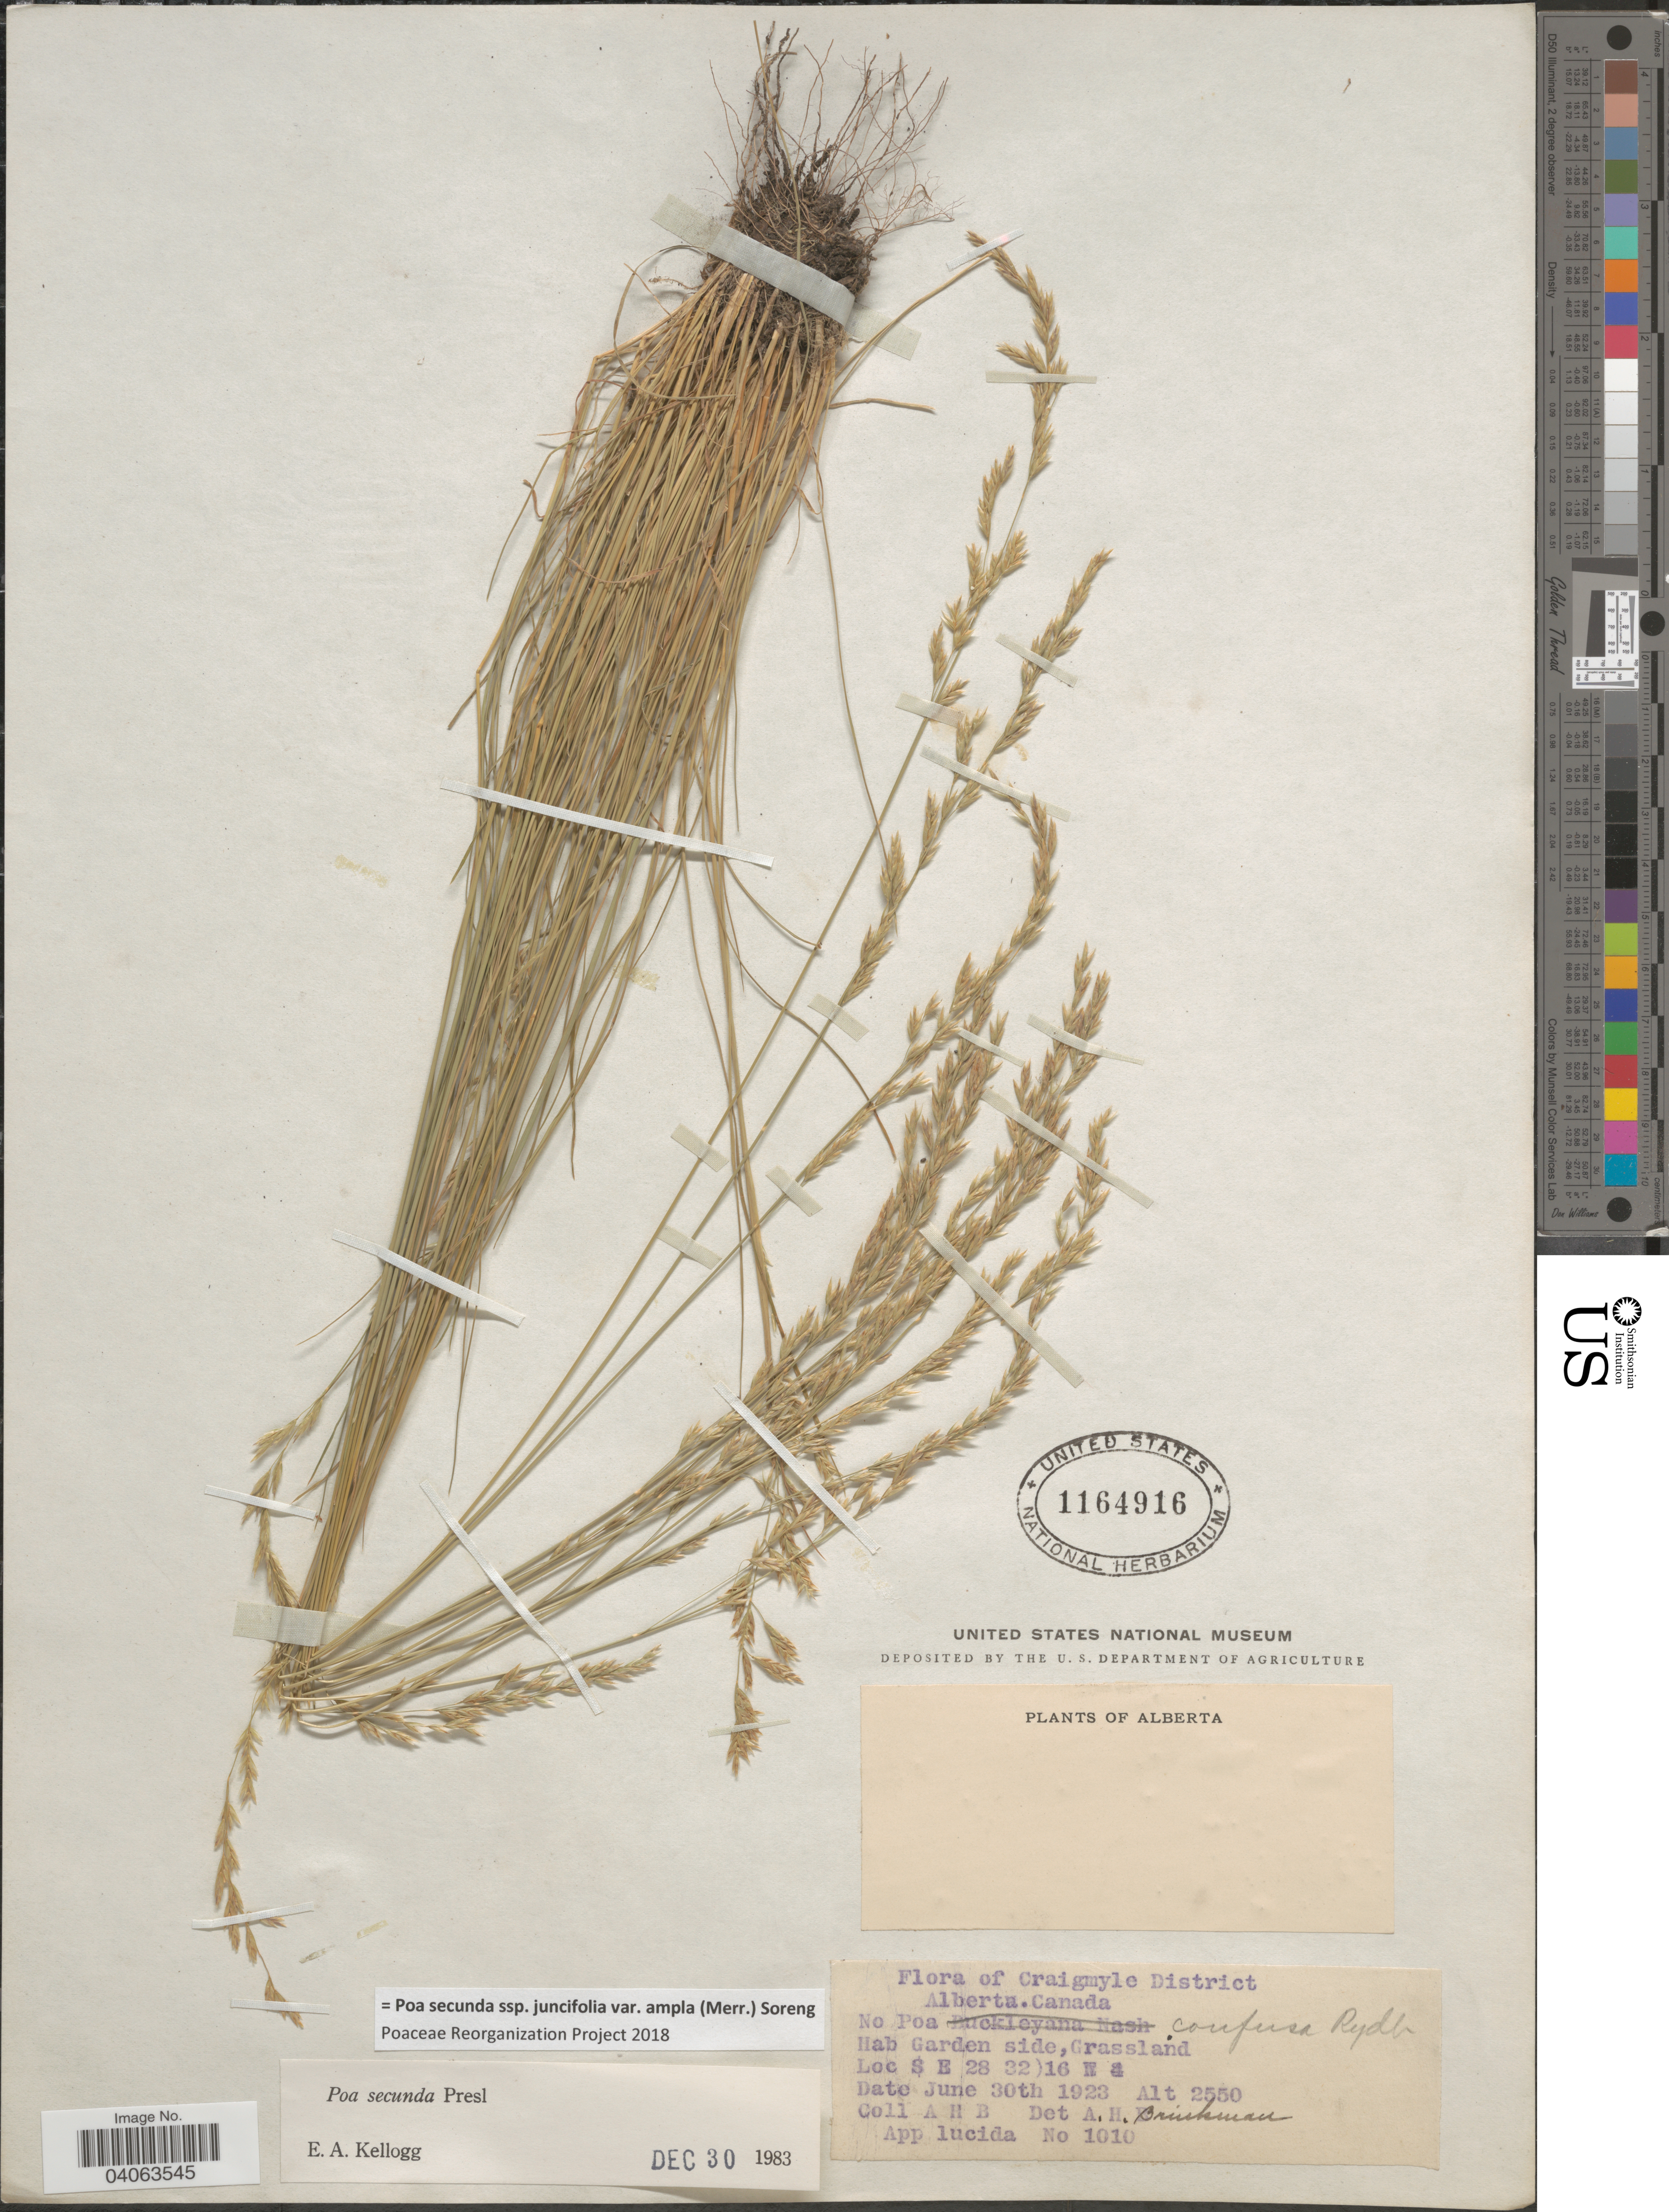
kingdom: Plantae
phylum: Tracheophyta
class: Liliopsida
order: Poales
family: Poaceae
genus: Poa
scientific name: Poa secunda subsp. juncifolia var. ampla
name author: (Merr.) Soreng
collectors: A. Brinkman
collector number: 1010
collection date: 1923-06-30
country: Canada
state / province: Alberta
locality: Craigmyle District. Garden site, Grassland. S E 28 32) 16 W 4.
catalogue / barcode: US 1164916